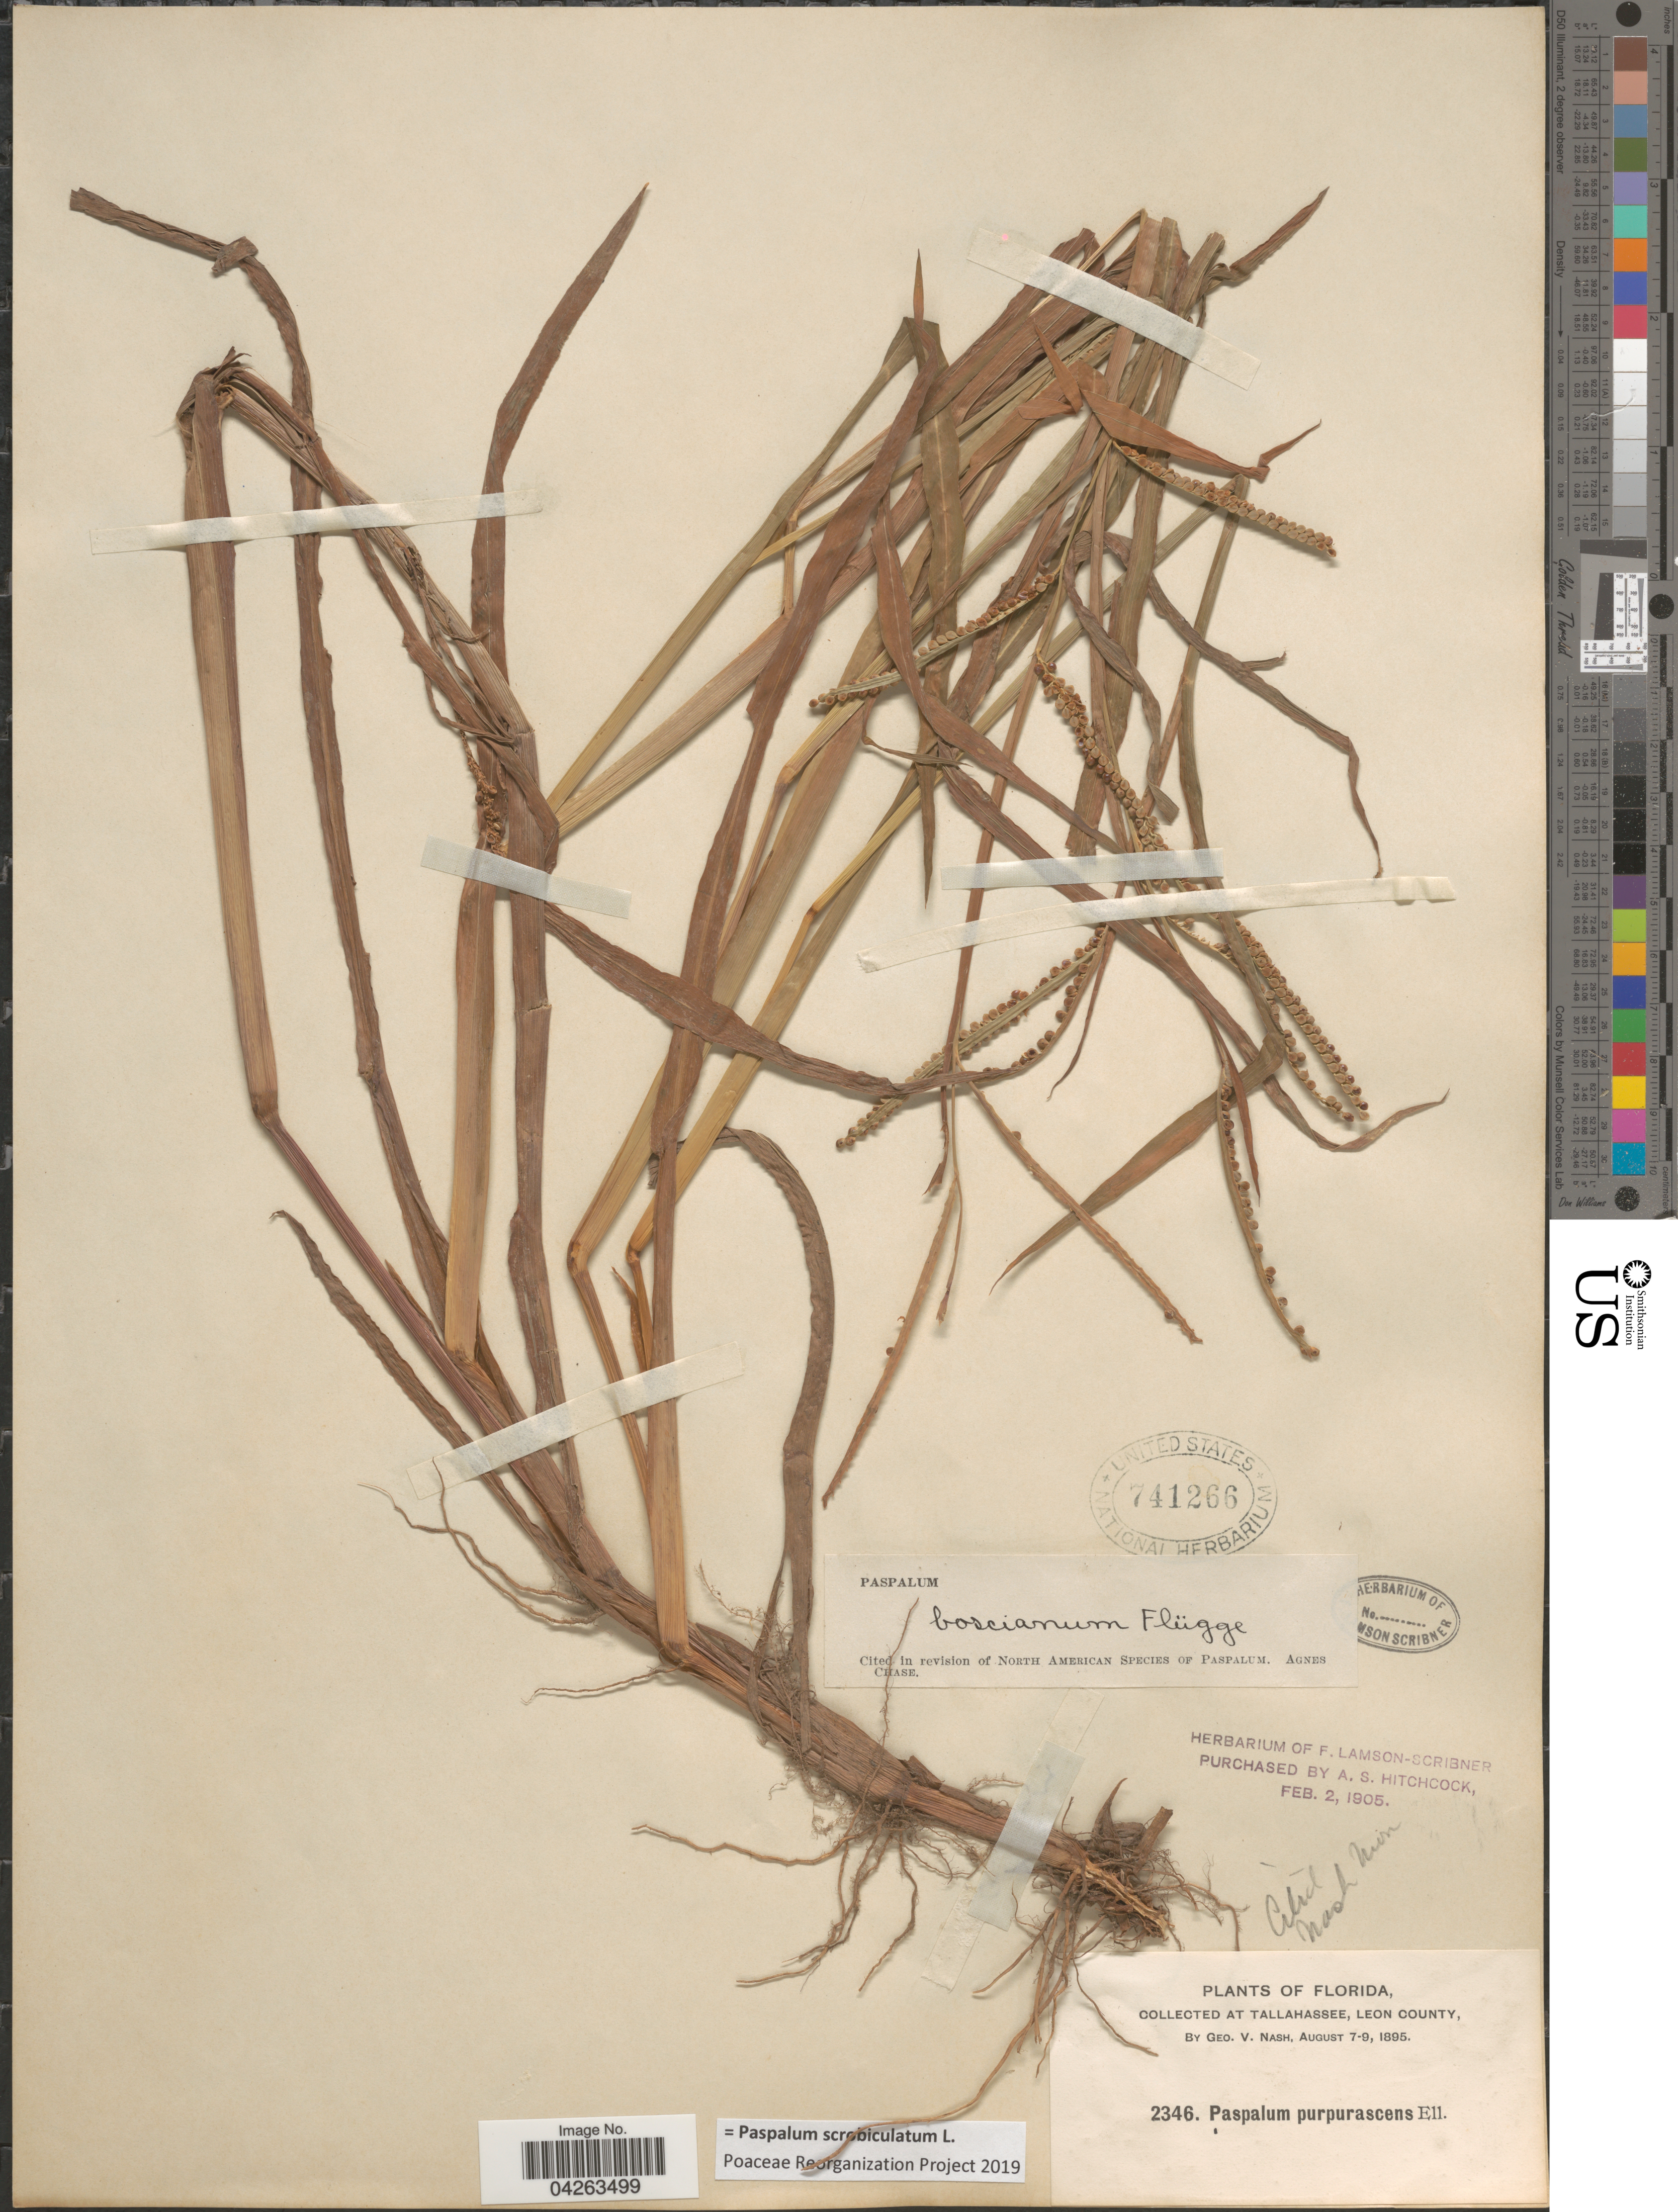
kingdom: Plantae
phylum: Tracheophyta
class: Liliopsida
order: Poales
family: Poaceae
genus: Paspalum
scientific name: Paspalum scrobiculatum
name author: L.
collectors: G. V. Nash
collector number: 2346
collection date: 1895-08-07/1895-08-09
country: United States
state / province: Florida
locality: At Tallahassee, Leon County.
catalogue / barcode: US 741266